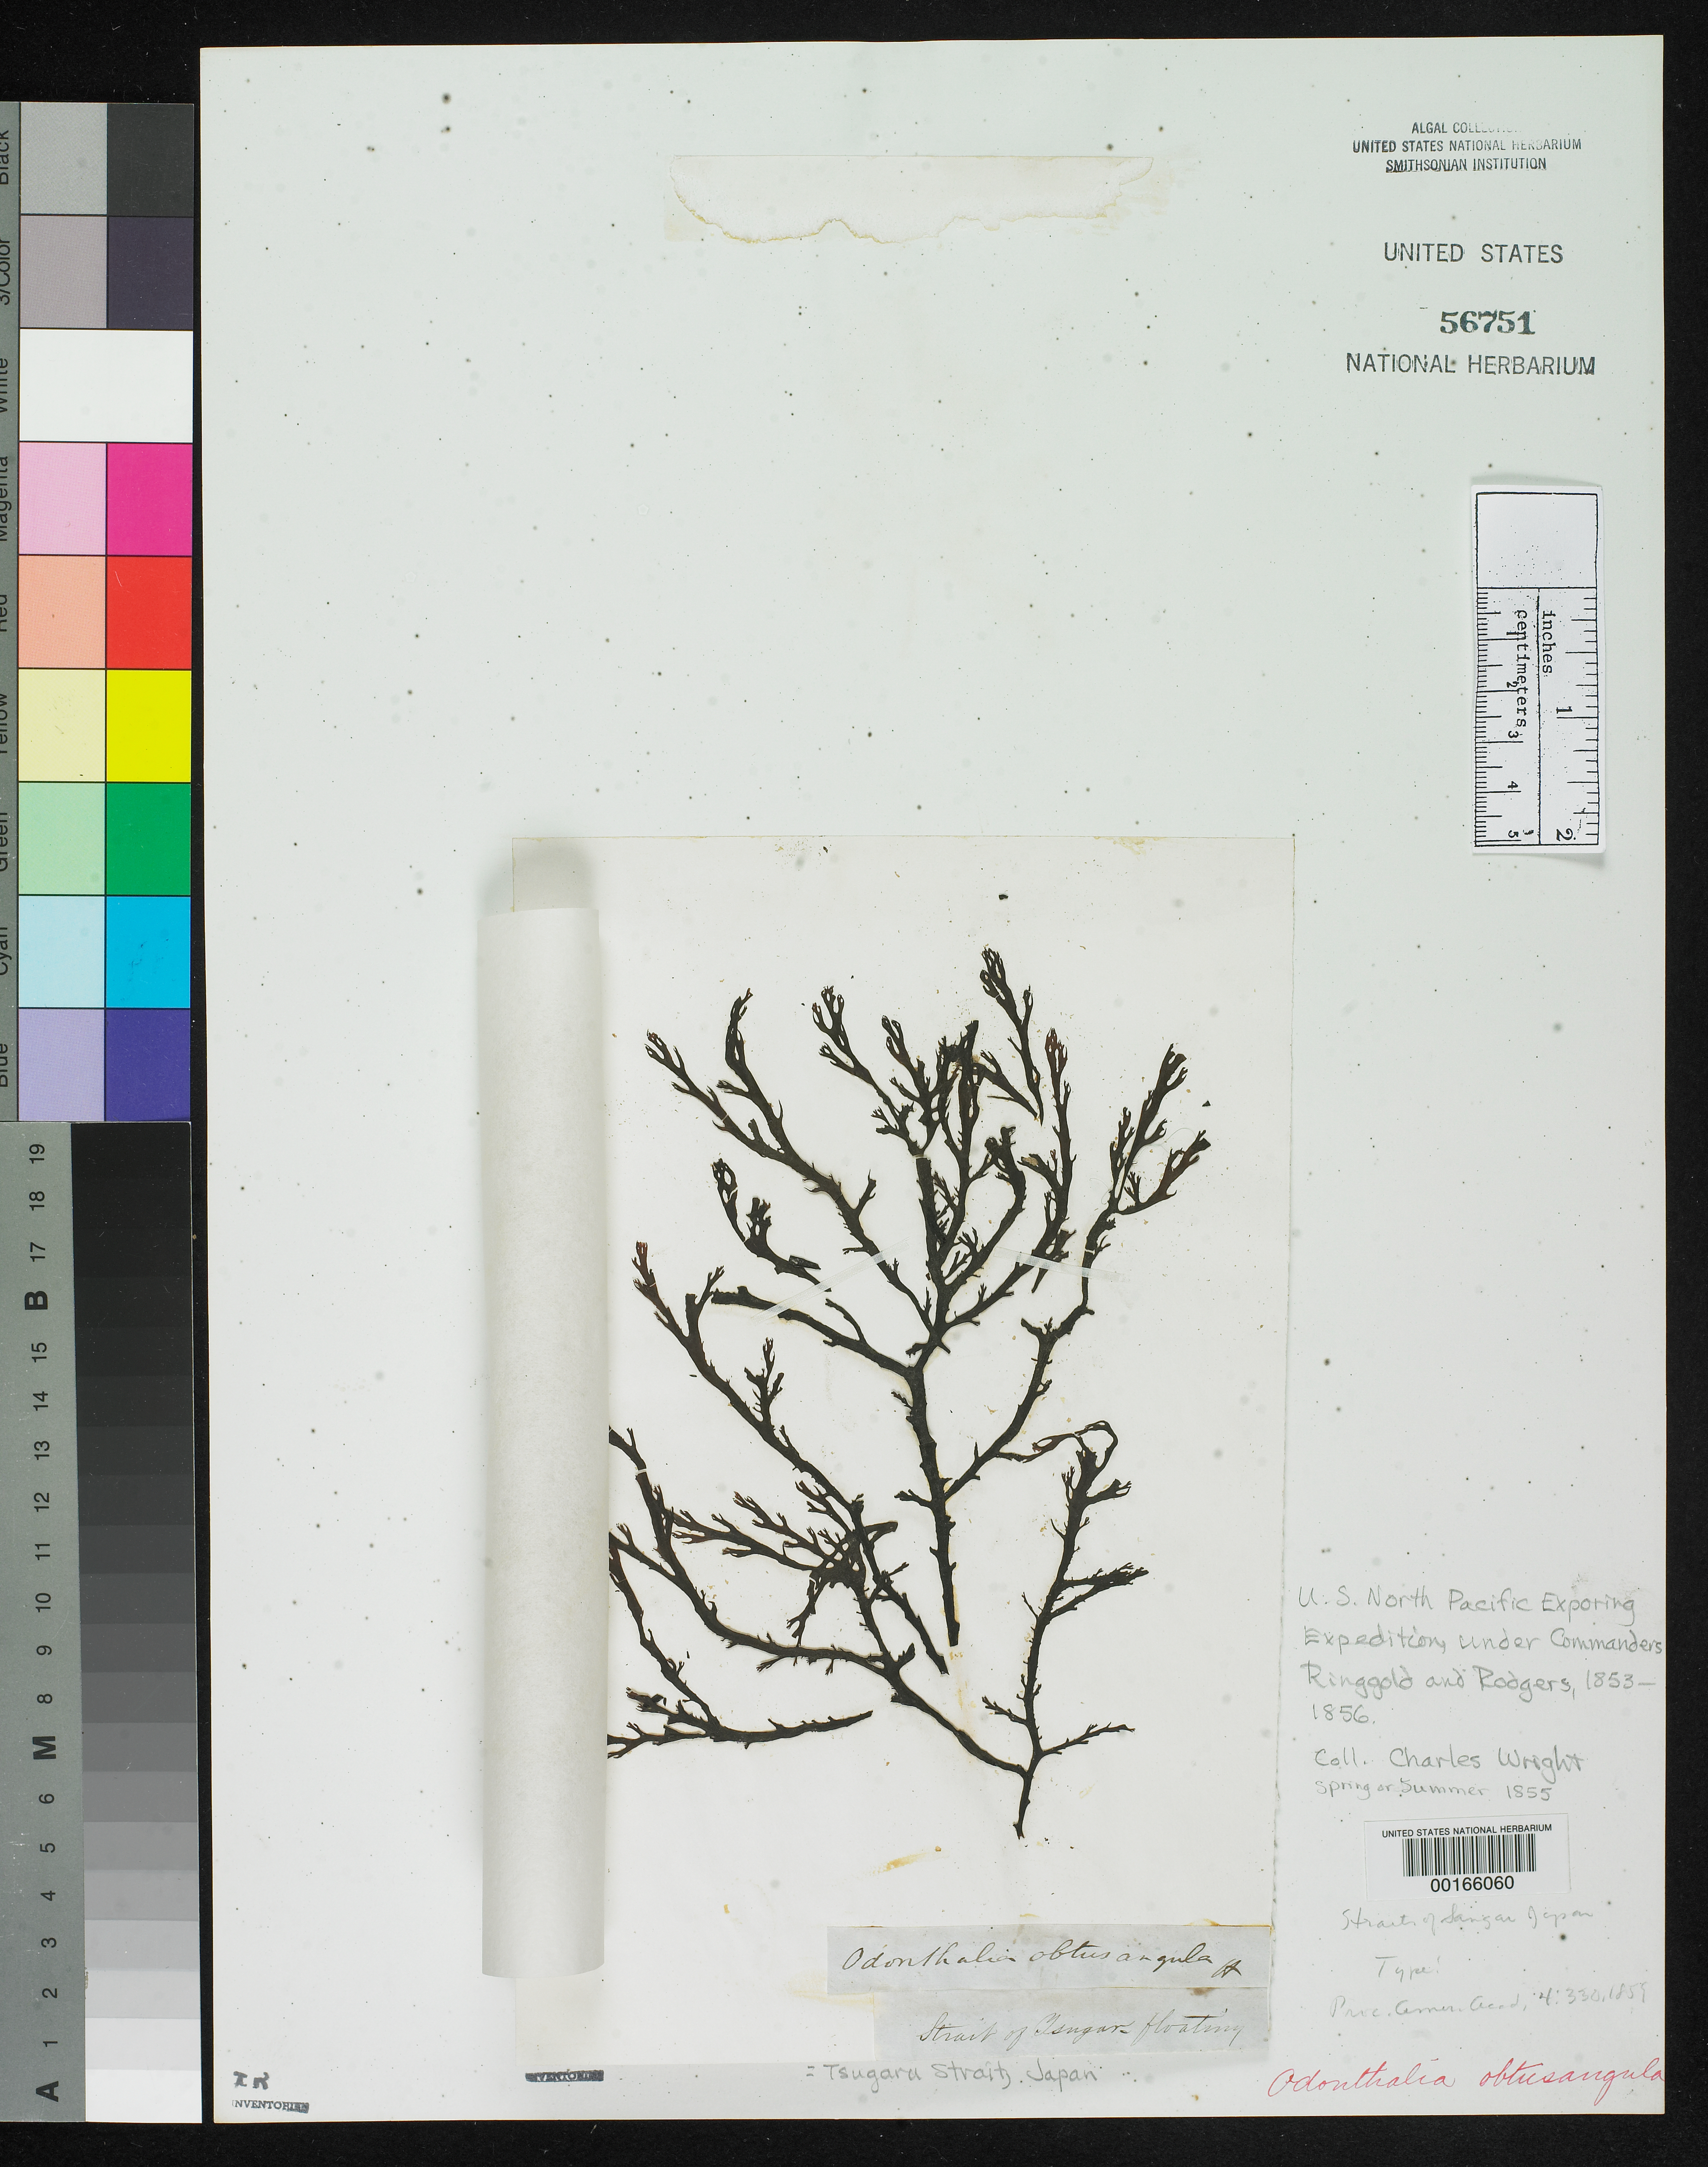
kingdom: Plantae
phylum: Rhodophyta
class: Florideophyceae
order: Ceramiales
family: Rhodomelaceae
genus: Odonthalia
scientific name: Odonthalia obtusangula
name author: Harv.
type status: Isotype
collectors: C. Wright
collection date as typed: Spr 1855 or -- Sum 1855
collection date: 1855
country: Japan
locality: Tsugaru Strait (Strait of Tsugar).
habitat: Afloat.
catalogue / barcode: US 56751